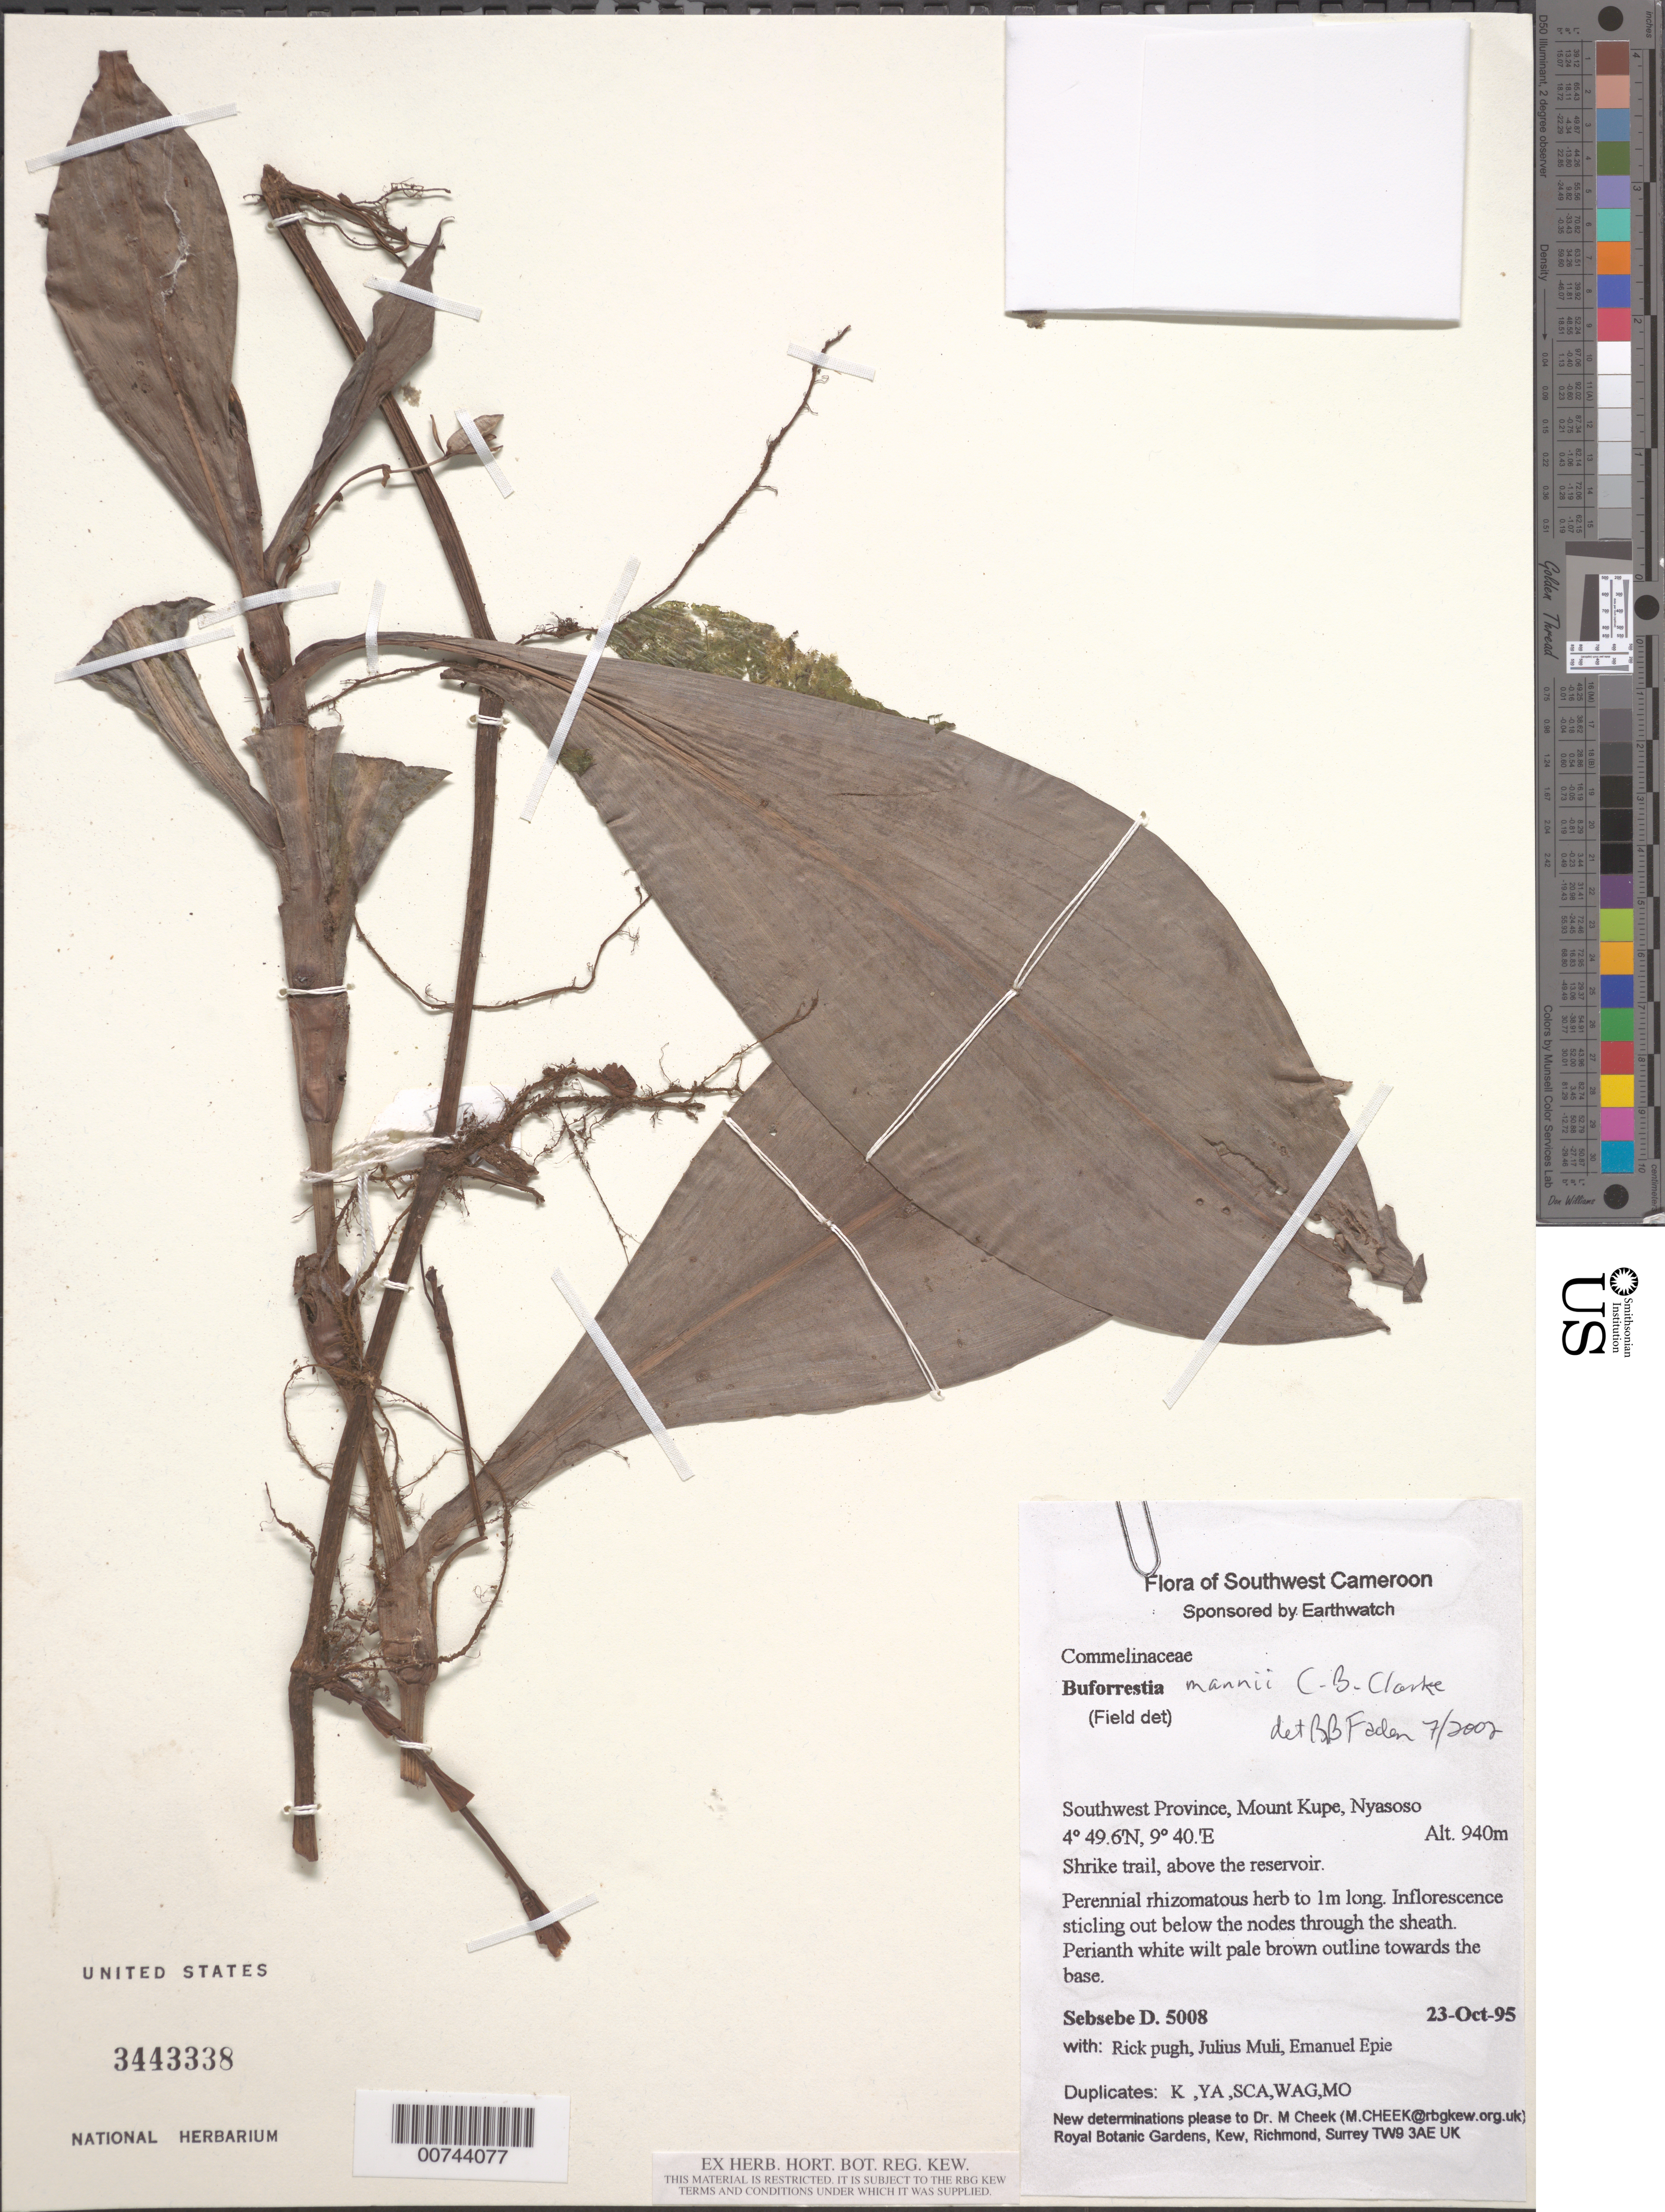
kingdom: Plantae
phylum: Tracheophyta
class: Liliopsida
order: Commelinales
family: Commelinaceae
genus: Buforrestia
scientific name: Buforrestia mannii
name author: C.B. Clarke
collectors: D. Sebsebe, R. Pugh, E. Epie & J. Muli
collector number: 5008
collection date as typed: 23 Oct 1995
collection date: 1995-10-23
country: Cameroon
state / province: Sud-Ouest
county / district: Kupe-Muanenguba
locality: Nyasoso, Max's Trail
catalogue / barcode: US 3443338